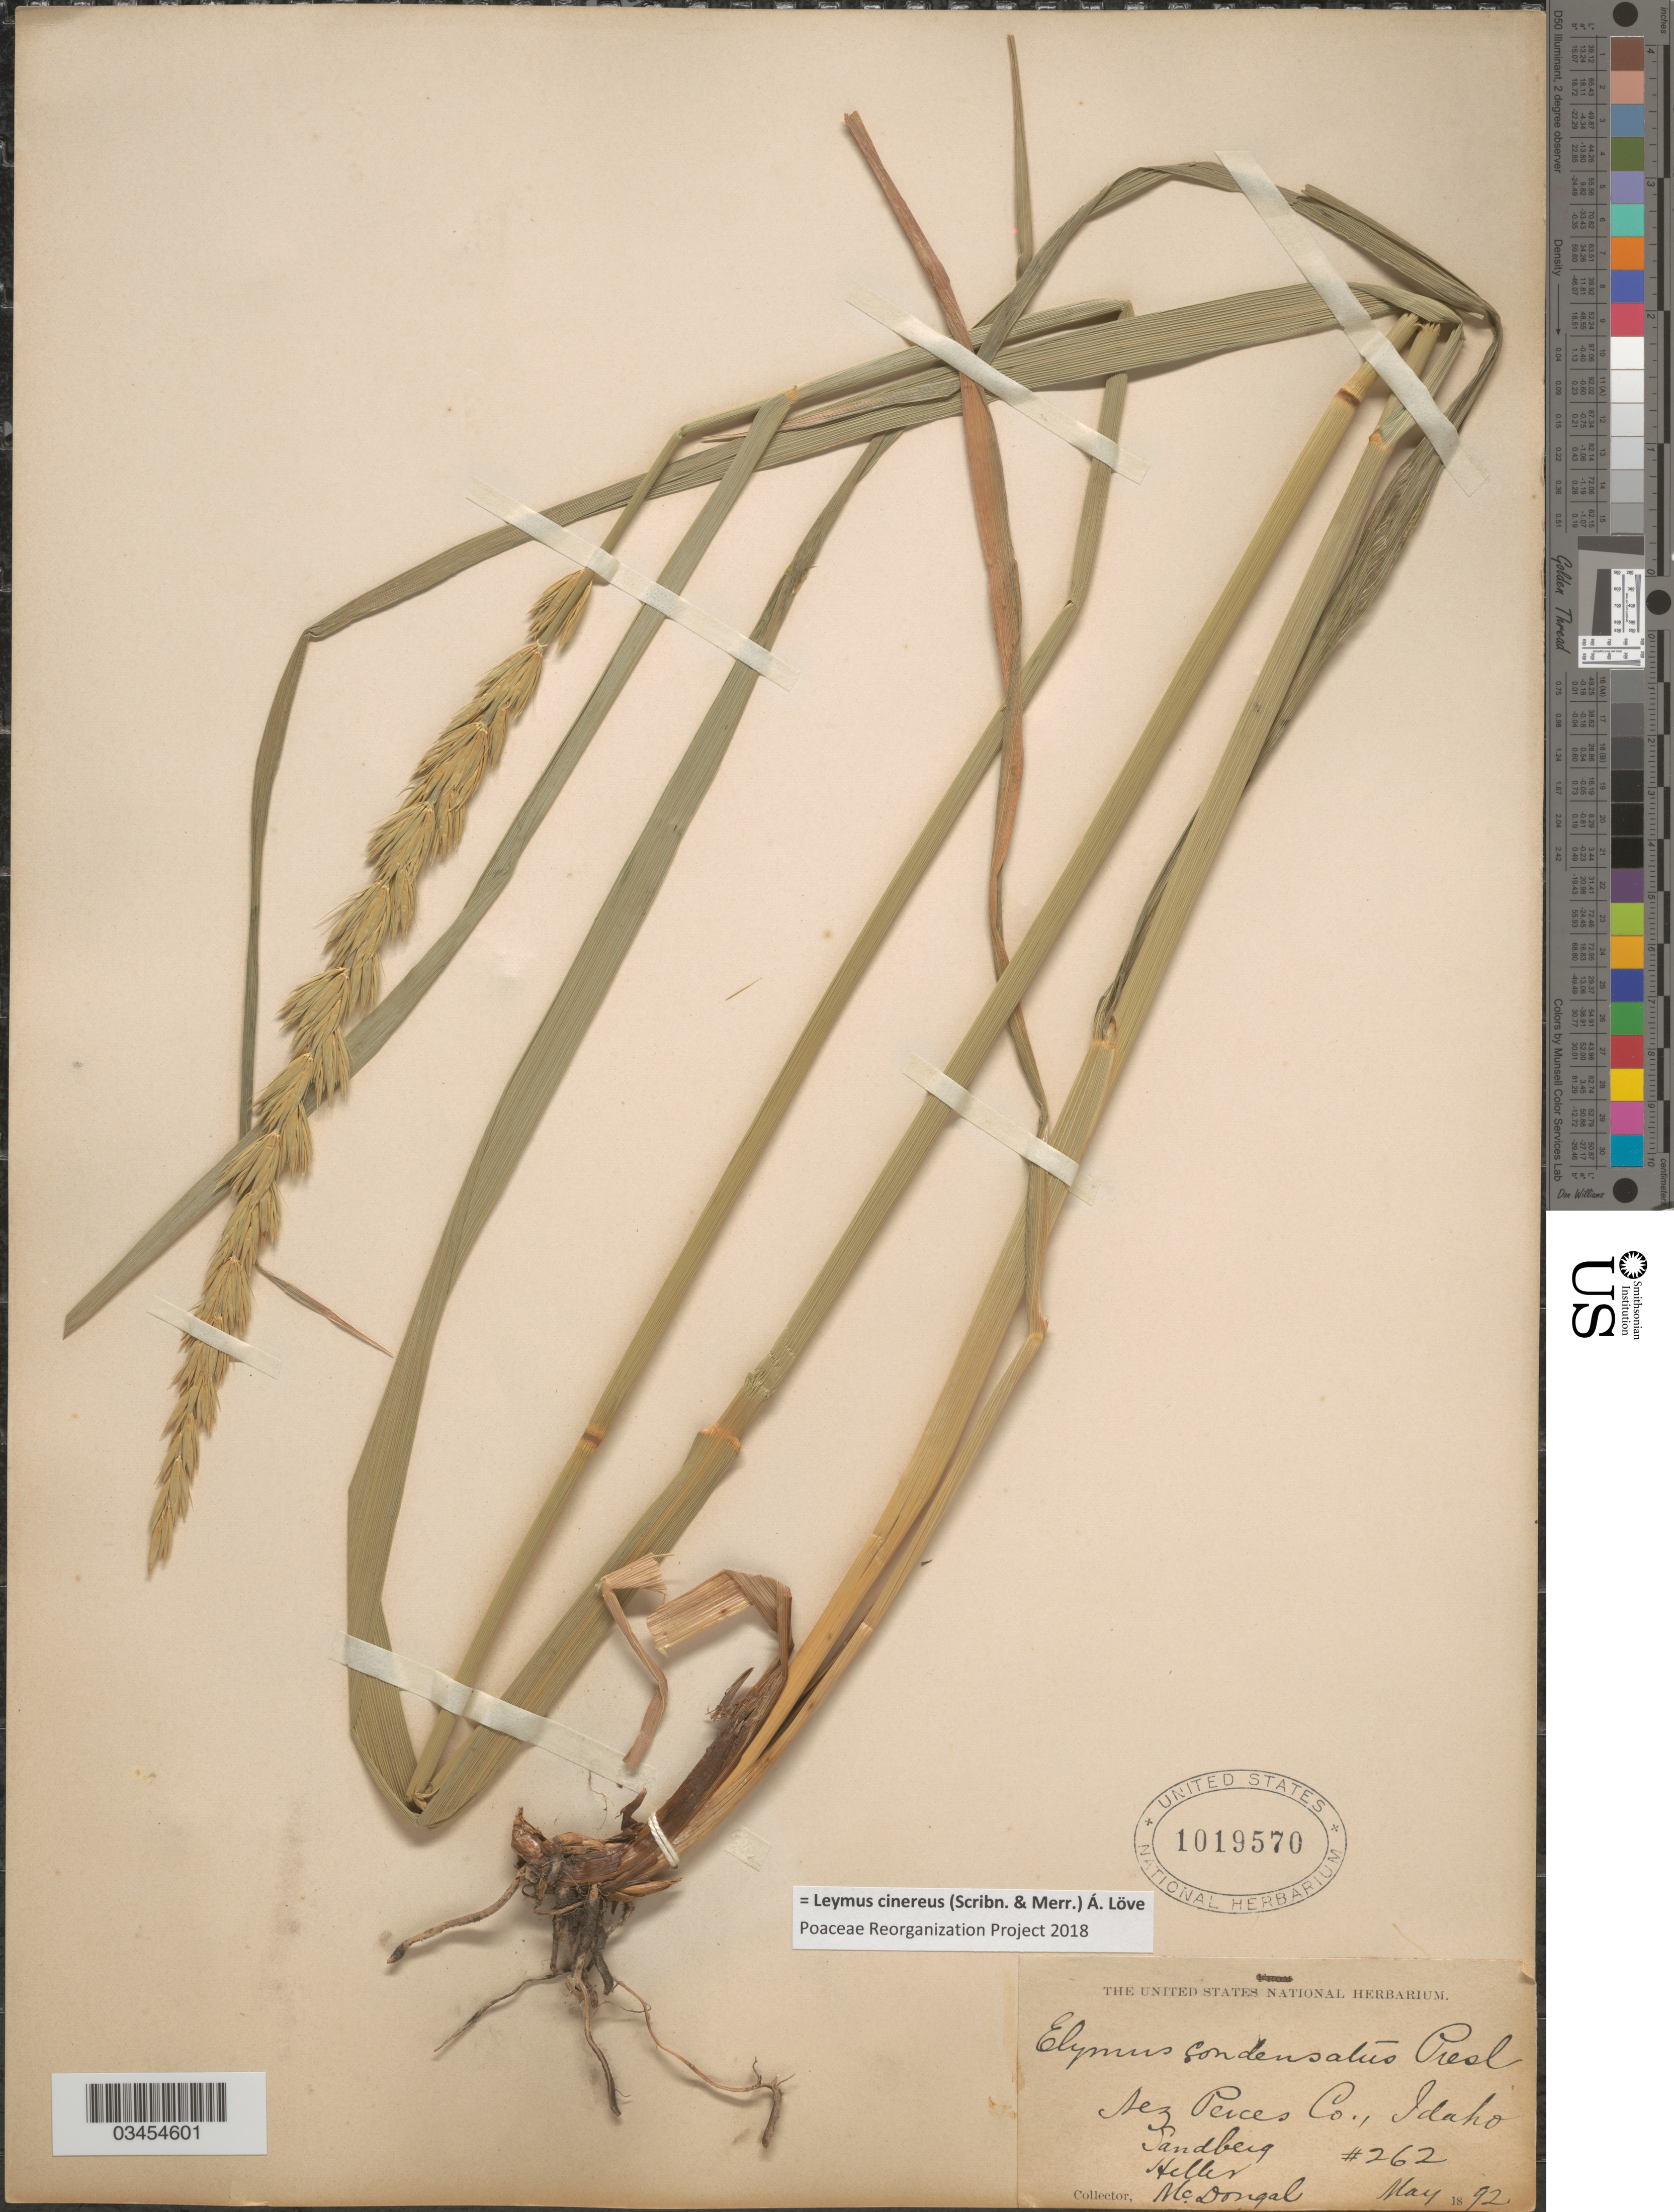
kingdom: Plantae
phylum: Tracheophyta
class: Liliopsida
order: Poales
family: Poaceae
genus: Leymus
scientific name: Leymus cinereus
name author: (Scribn. & Merr.) Á. Löve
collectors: Sandberg, -- Heller & McDougal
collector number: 262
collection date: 1892-05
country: United States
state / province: Idaho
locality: Nez Perces Co.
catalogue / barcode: US 1019570